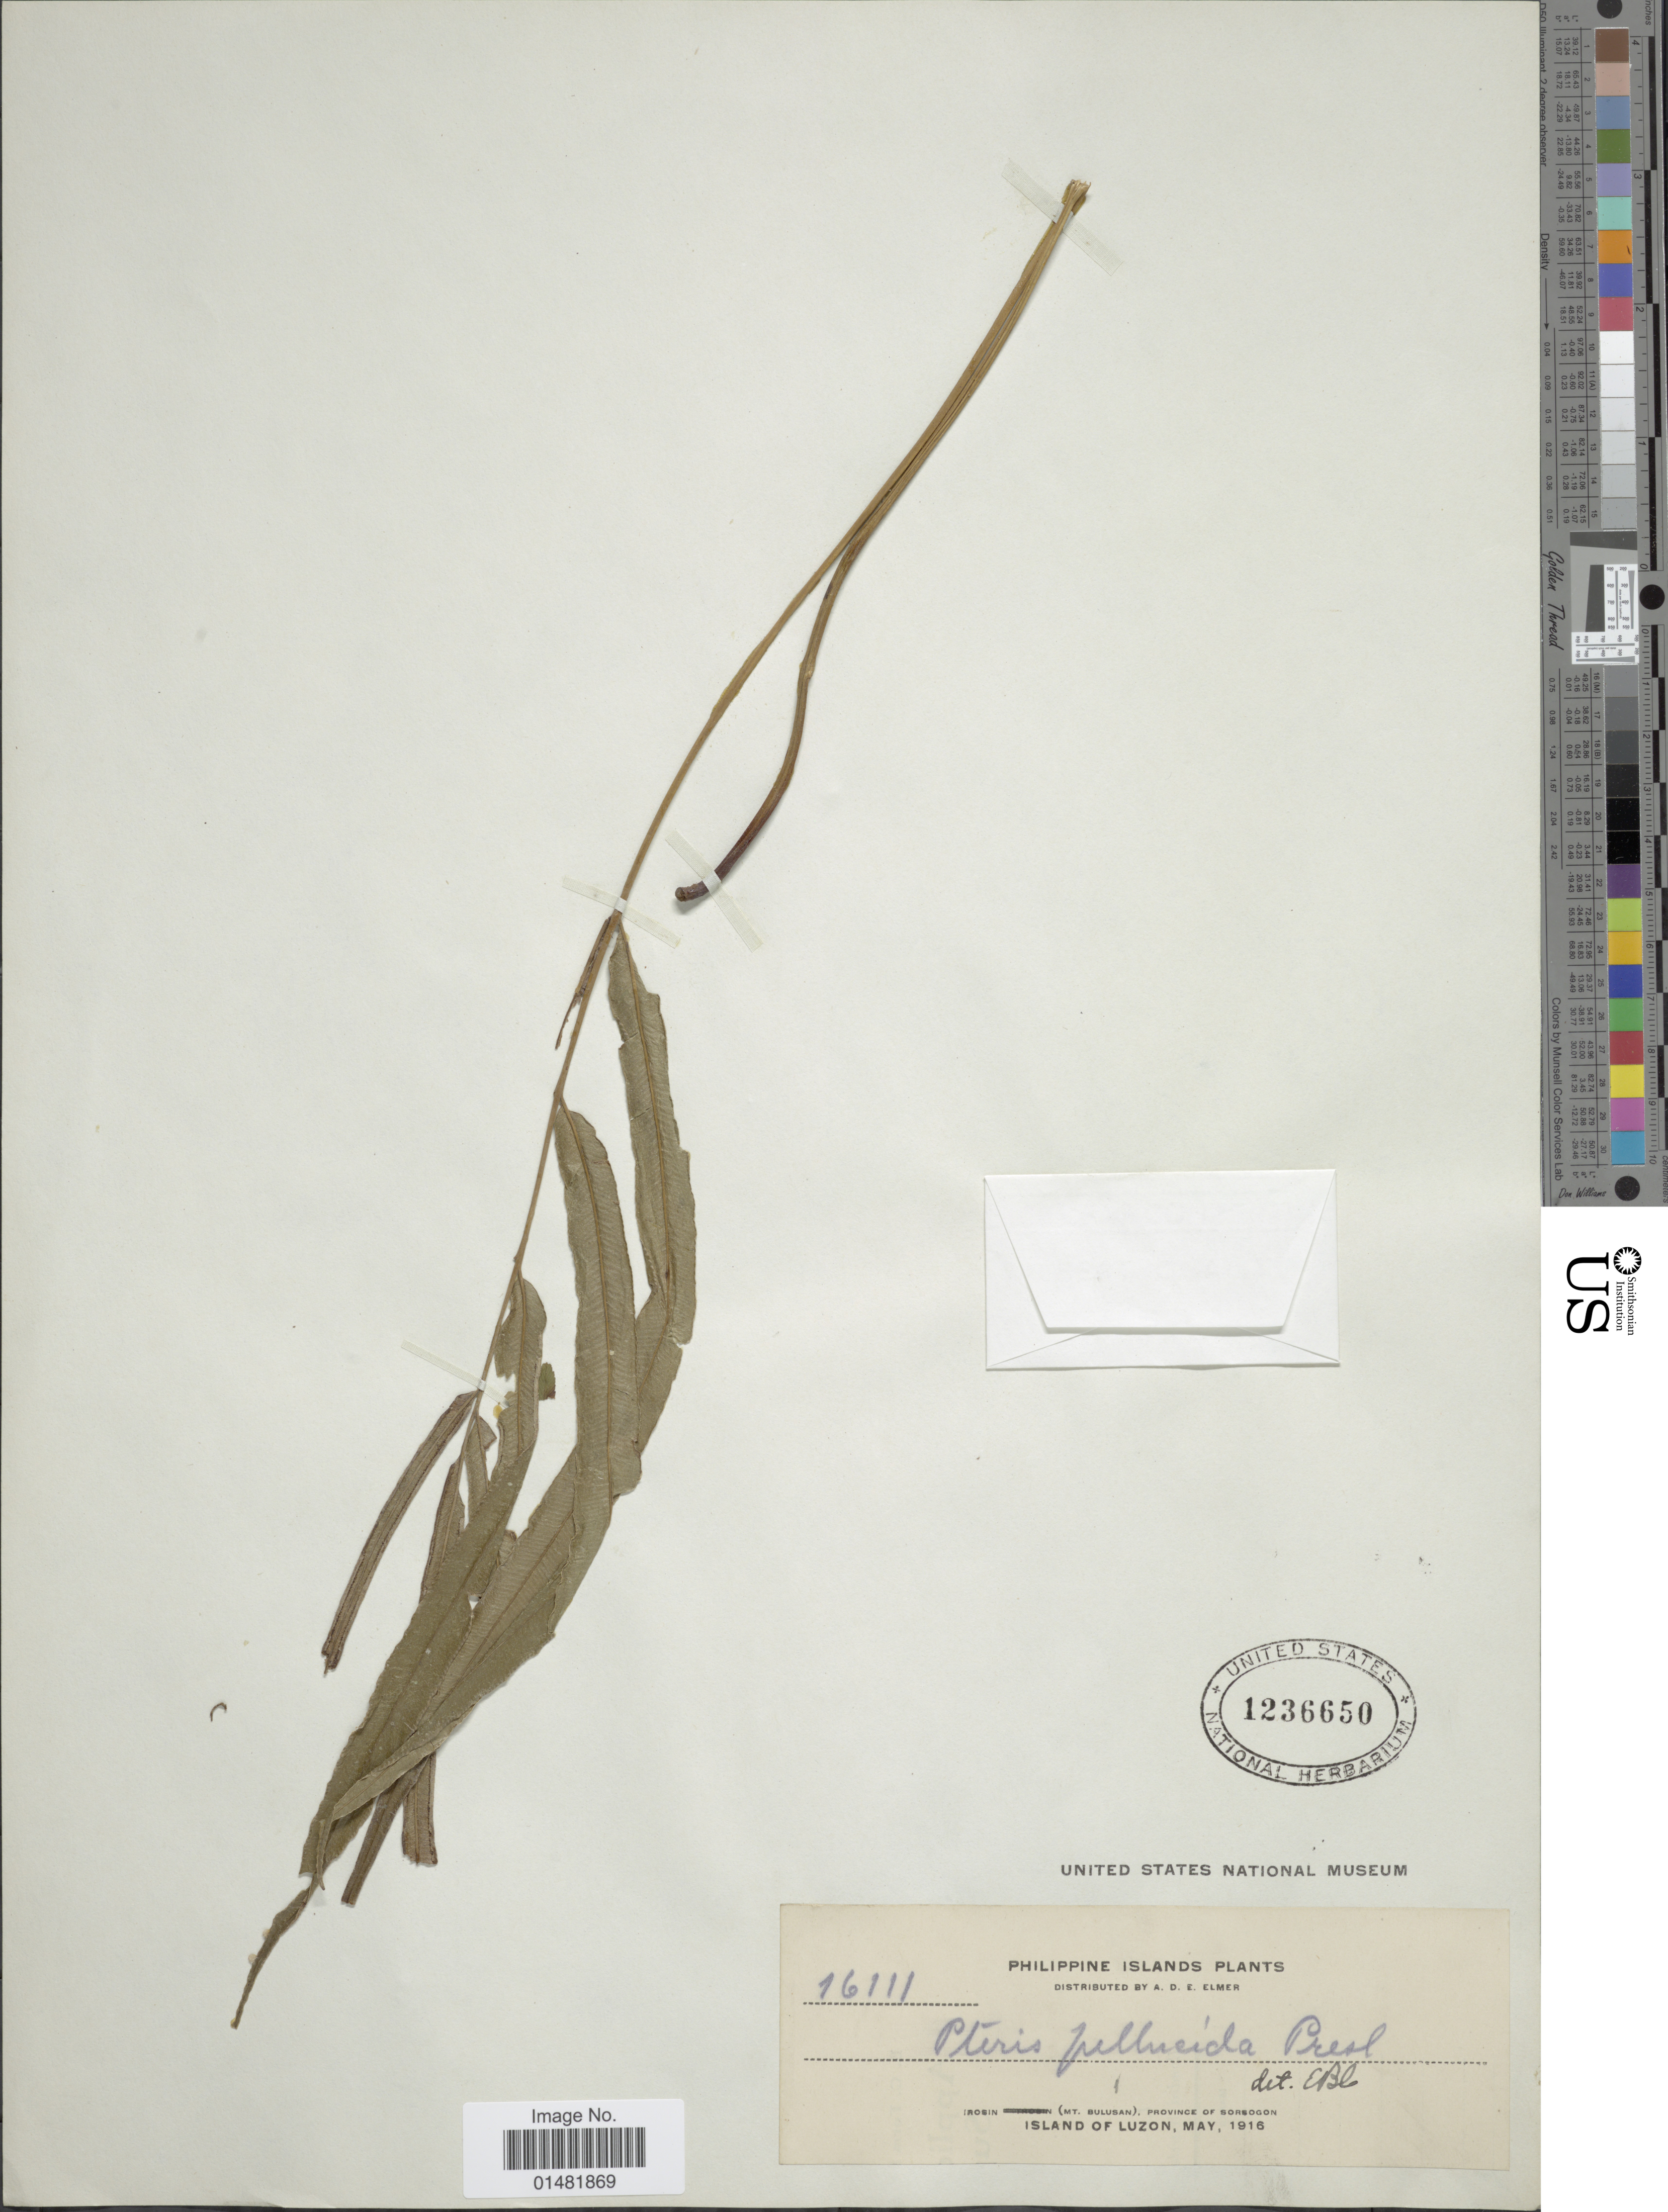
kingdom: Plantae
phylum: Tracheophyta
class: Polypodiopsida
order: Polypodiales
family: Pteridaceae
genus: Pteris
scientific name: Pteris pellucida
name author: C. Presl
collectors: A. D. E. Elmer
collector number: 16111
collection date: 1916-05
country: Philippines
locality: Philippine Islands Plants, Irosin (Mt. Bulusan), Province of Sorsogon, Island of Luzon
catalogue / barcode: US 1236650